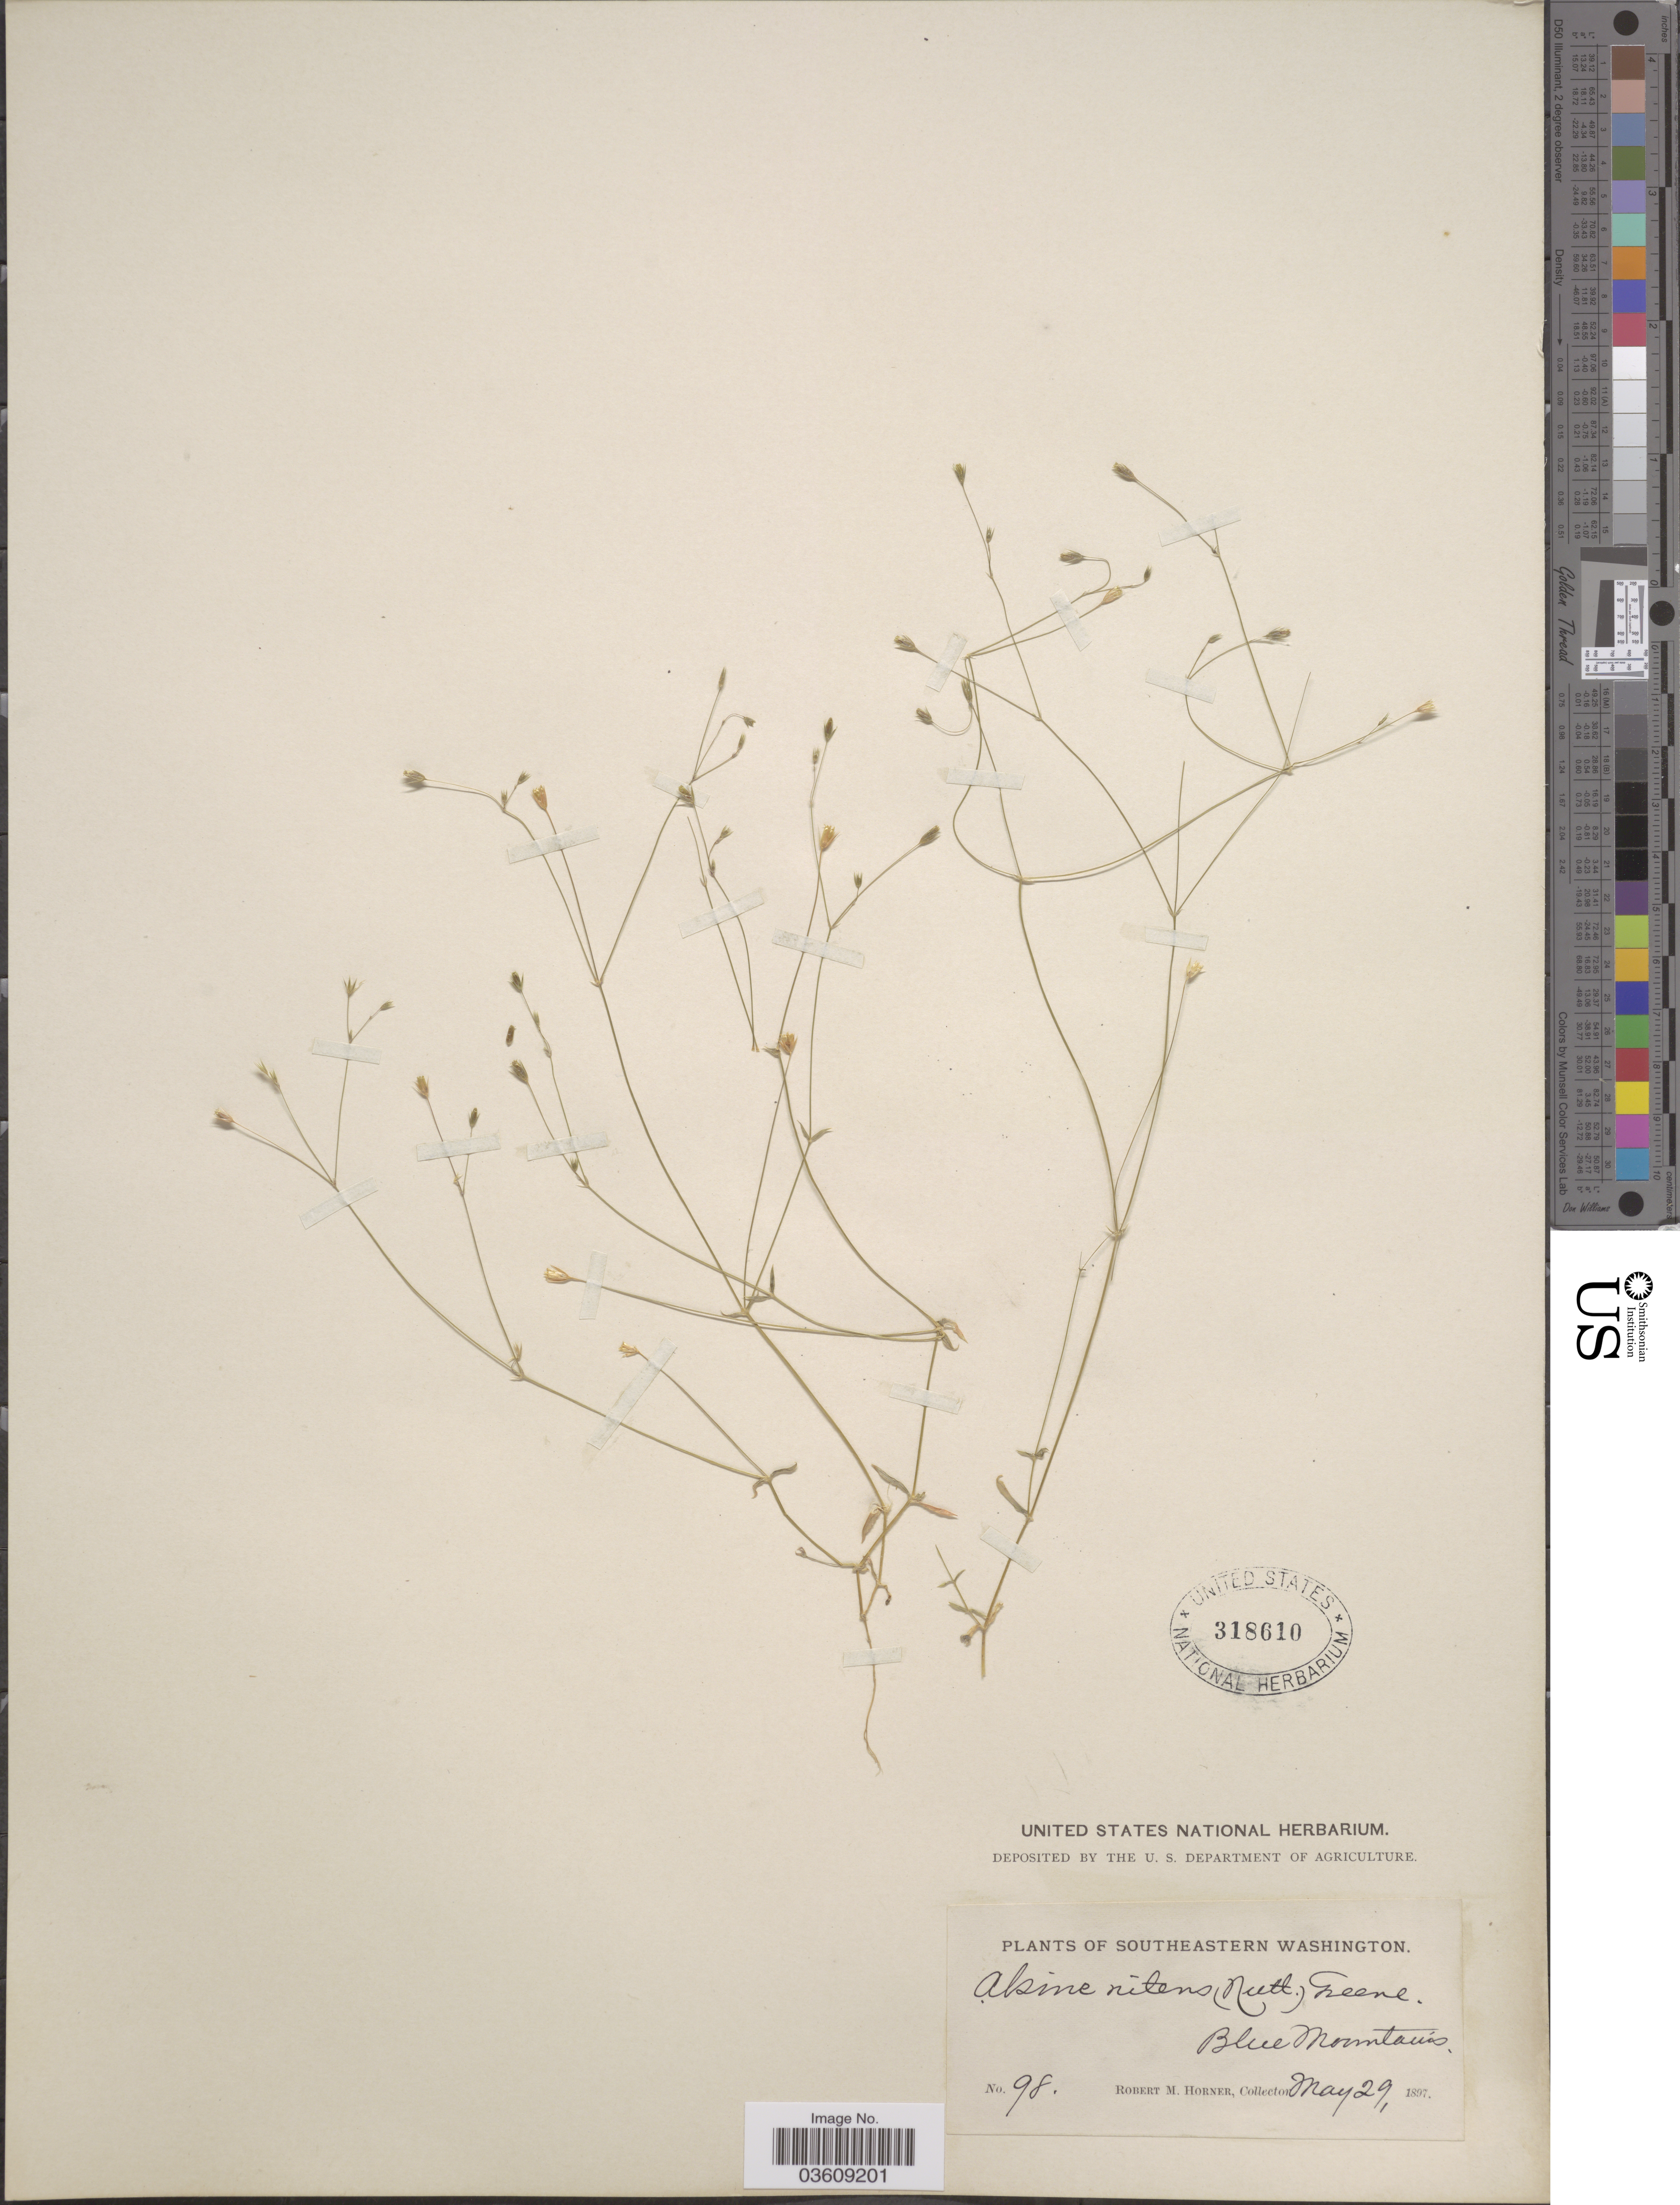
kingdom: Plantae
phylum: Tracheophyta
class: Magnoliopsida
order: Caryophyllales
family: Caryophyllaceae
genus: Stellaria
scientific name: Stellaria nitens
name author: Nutt.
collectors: R. Horner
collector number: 98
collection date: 1897-05-29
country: United States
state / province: Washington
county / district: Clallam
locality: Southeastern Washington. Blue Mountains.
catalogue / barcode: US 318610